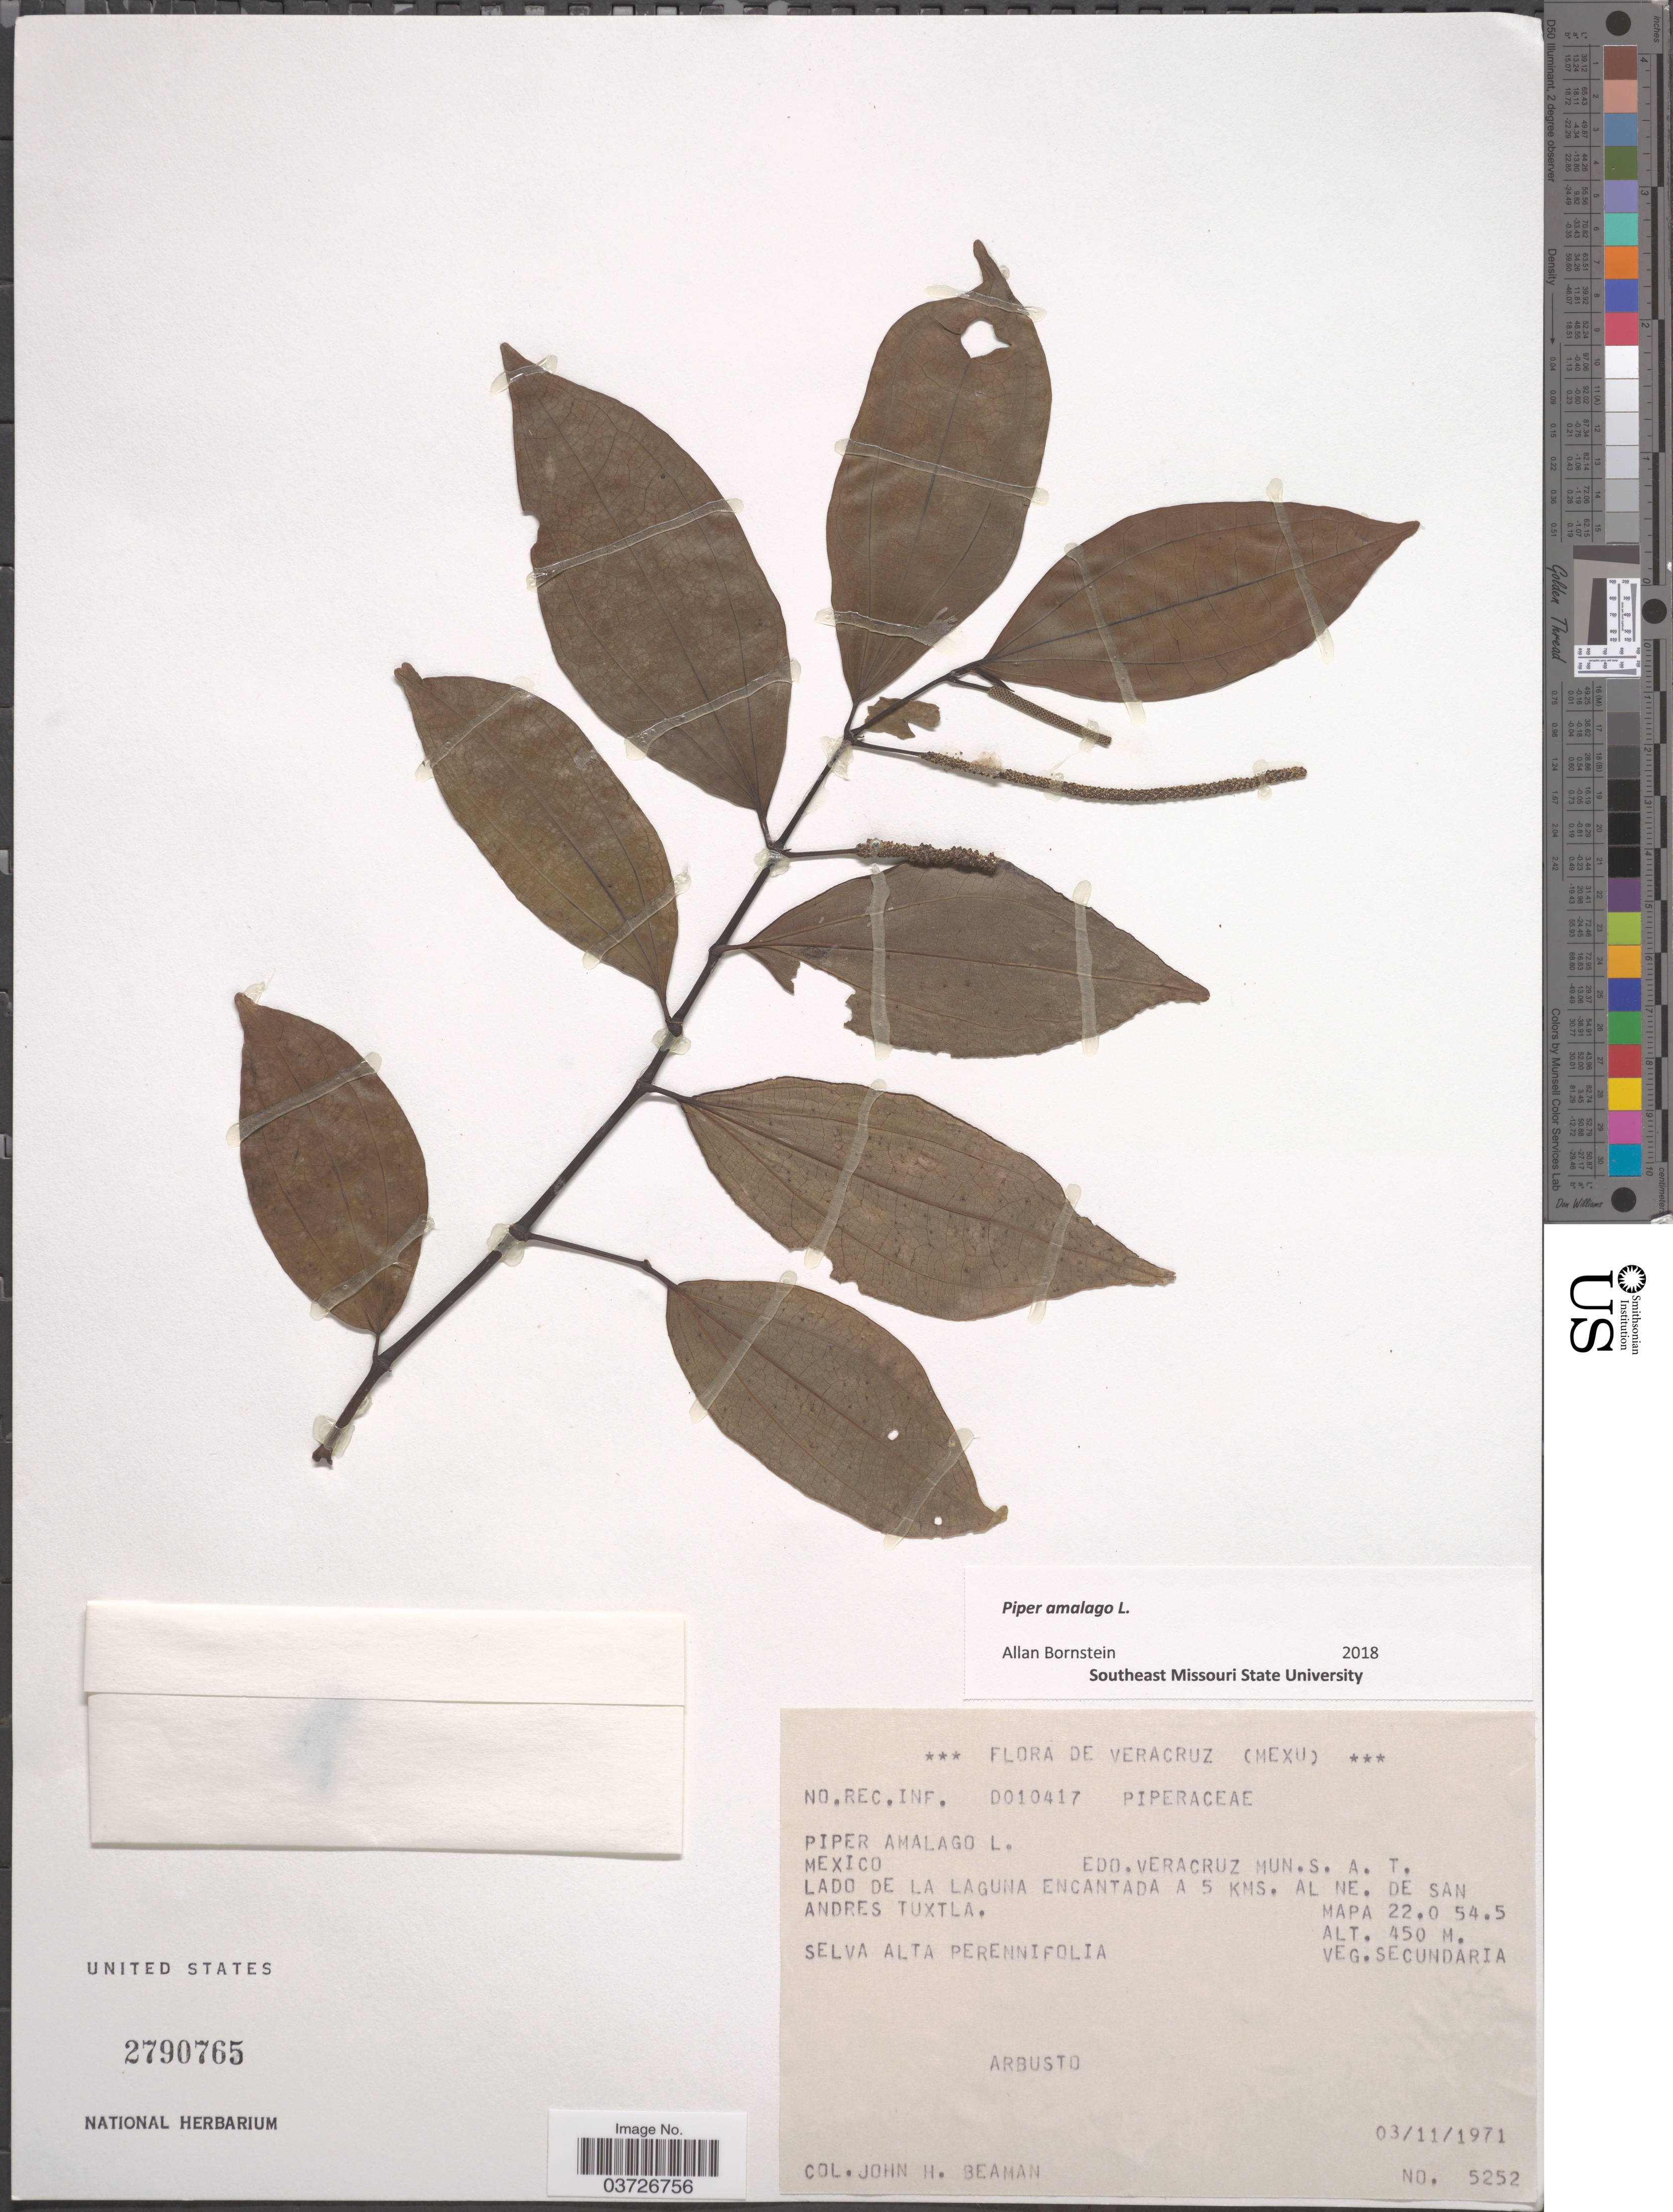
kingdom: Plantae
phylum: Tracheophyta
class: Magnoliopsida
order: Piperales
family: Piperaceae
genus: Piper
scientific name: Piper amalago var. medium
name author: (Jacq.) Yunck.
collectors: J. H. Beaman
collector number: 5252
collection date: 1971-11-03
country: Mexico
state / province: Veracruz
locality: Veracruz. Mun. S. A. T. Lado de La Laguna Encantada a 5 Kms. al NE. de San Andres Tuxtla.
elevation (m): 450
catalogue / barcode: US 2790765